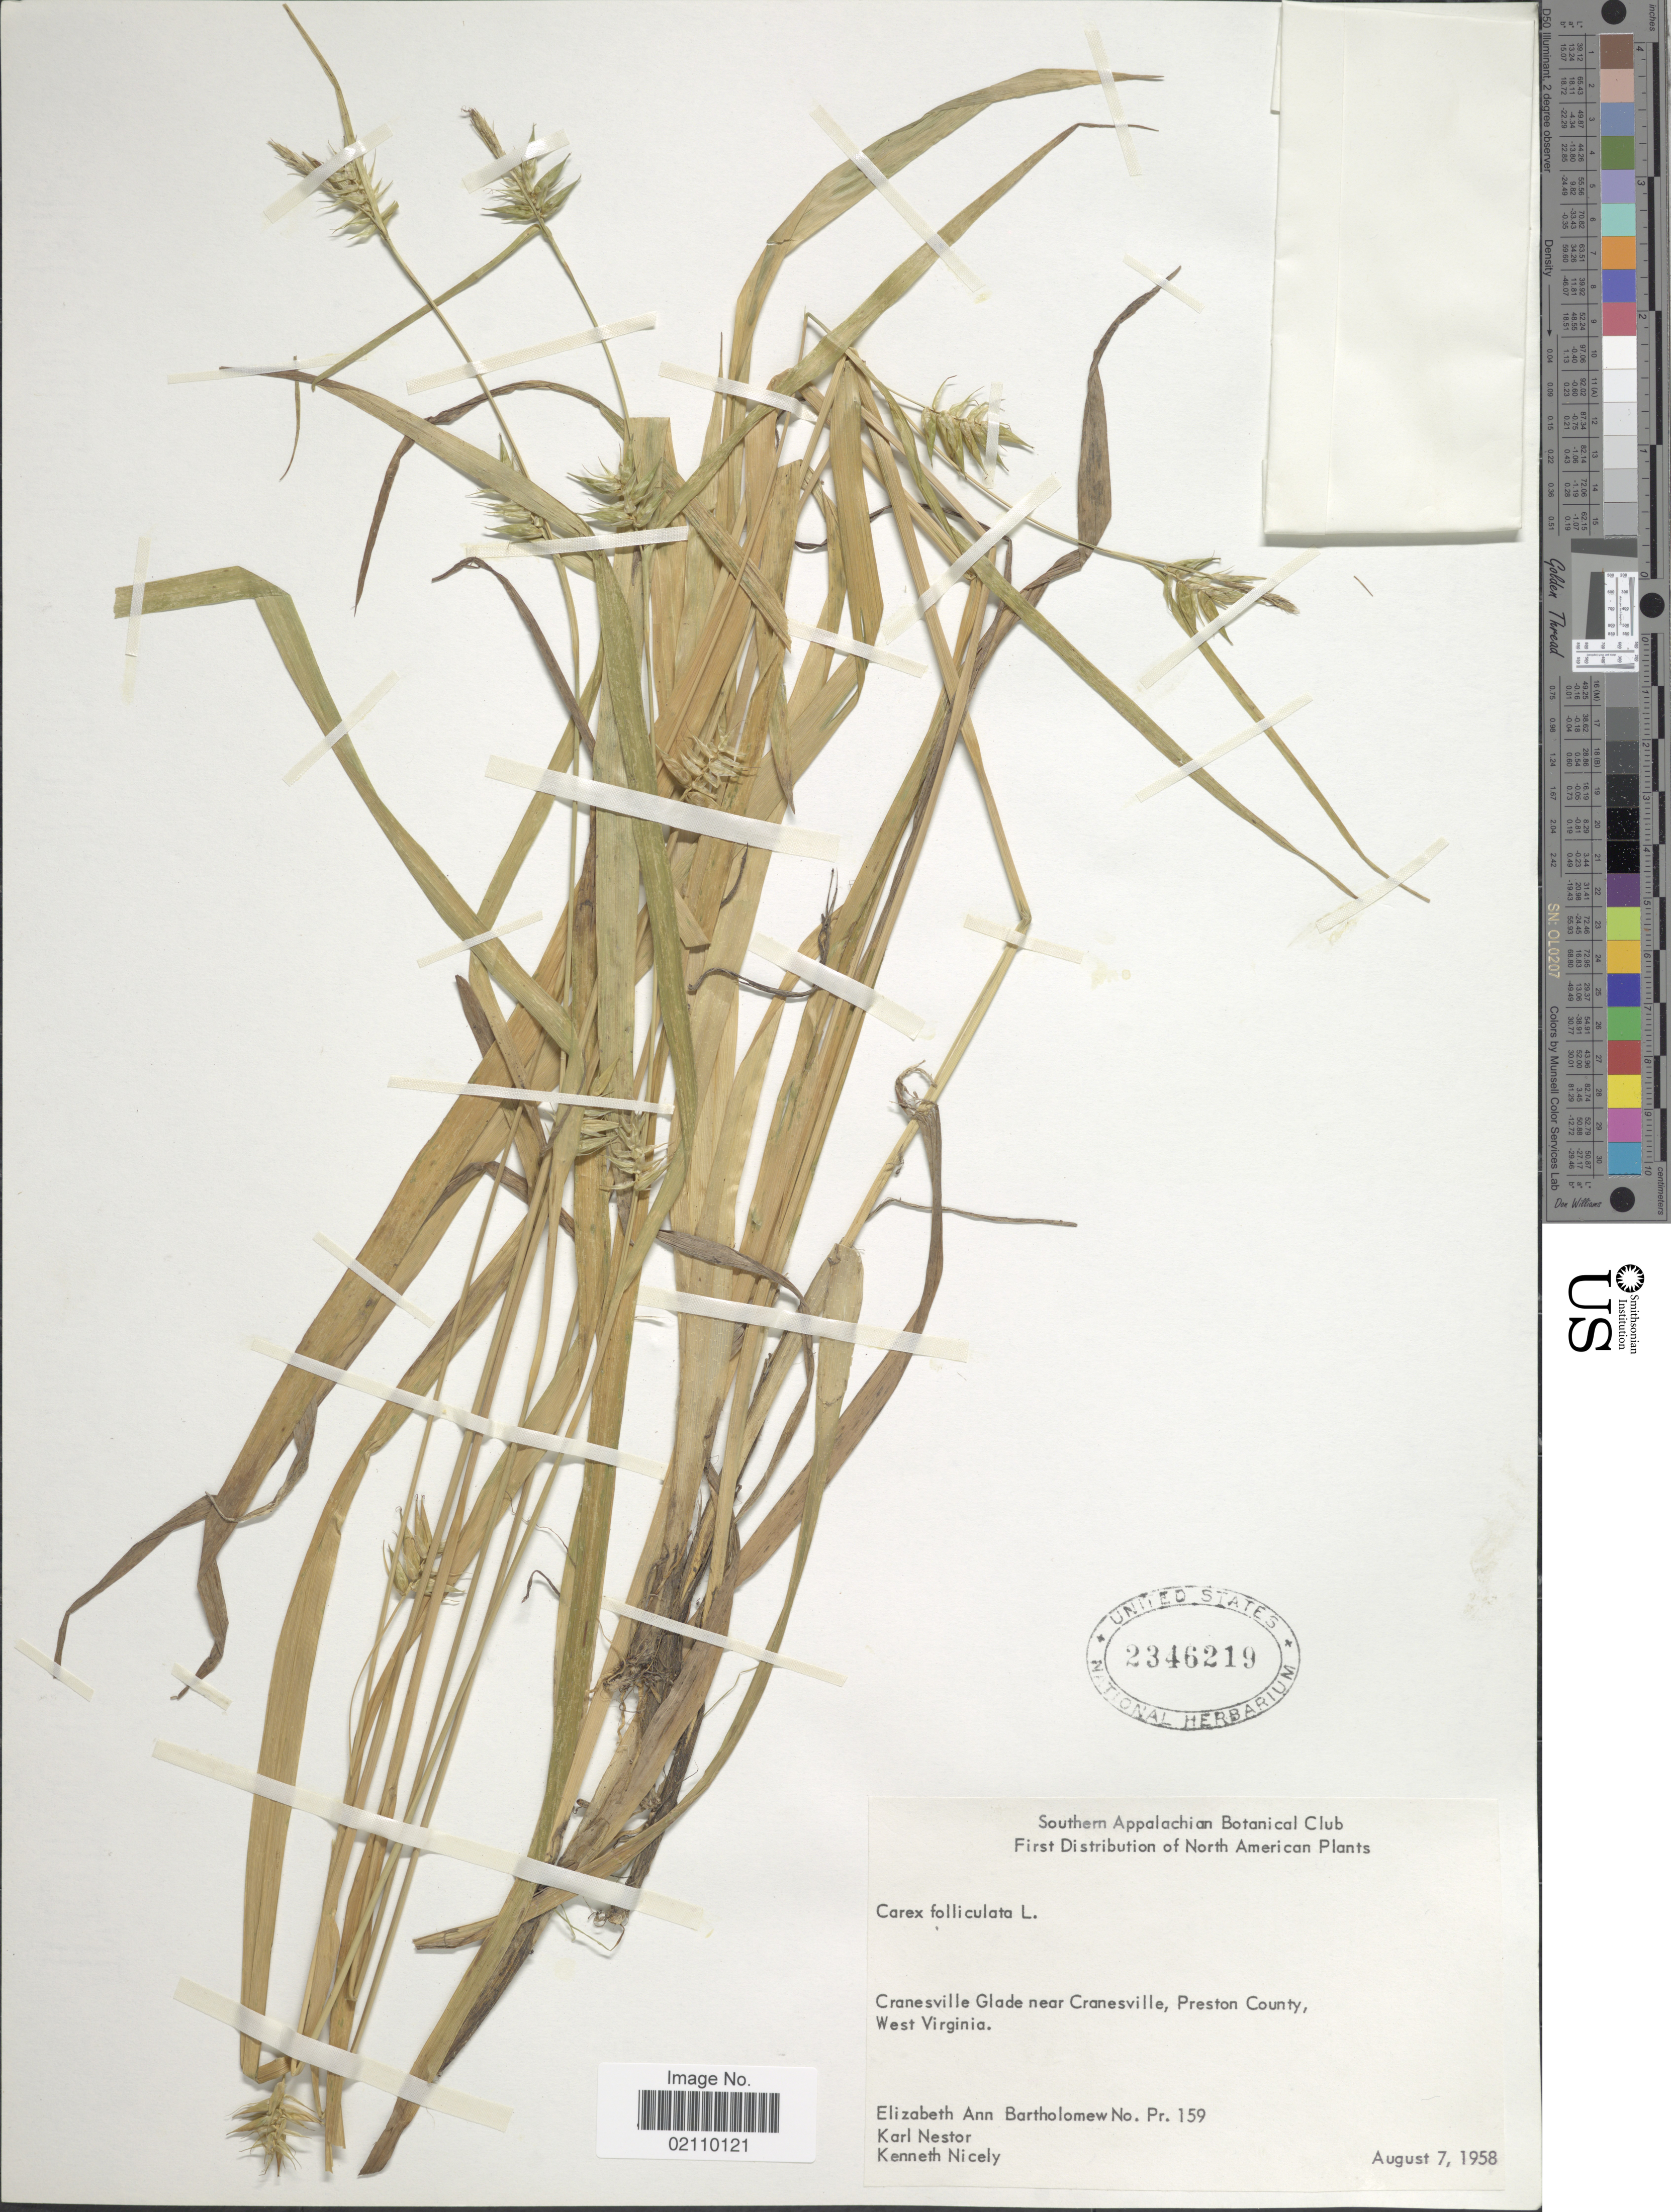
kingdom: Plantae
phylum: Tracheophyta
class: Liliopsida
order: Poales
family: Cyperaceae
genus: Carex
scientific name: Carex folliculata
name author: L.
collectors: E. Bartholomew, K. Nestor & K. Nicely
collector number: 159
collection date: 1958-08-07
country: United States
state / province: West Virginia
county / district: Preston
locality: Cranesville Glade near Cranesville, Preston County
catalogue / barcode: US 2346219